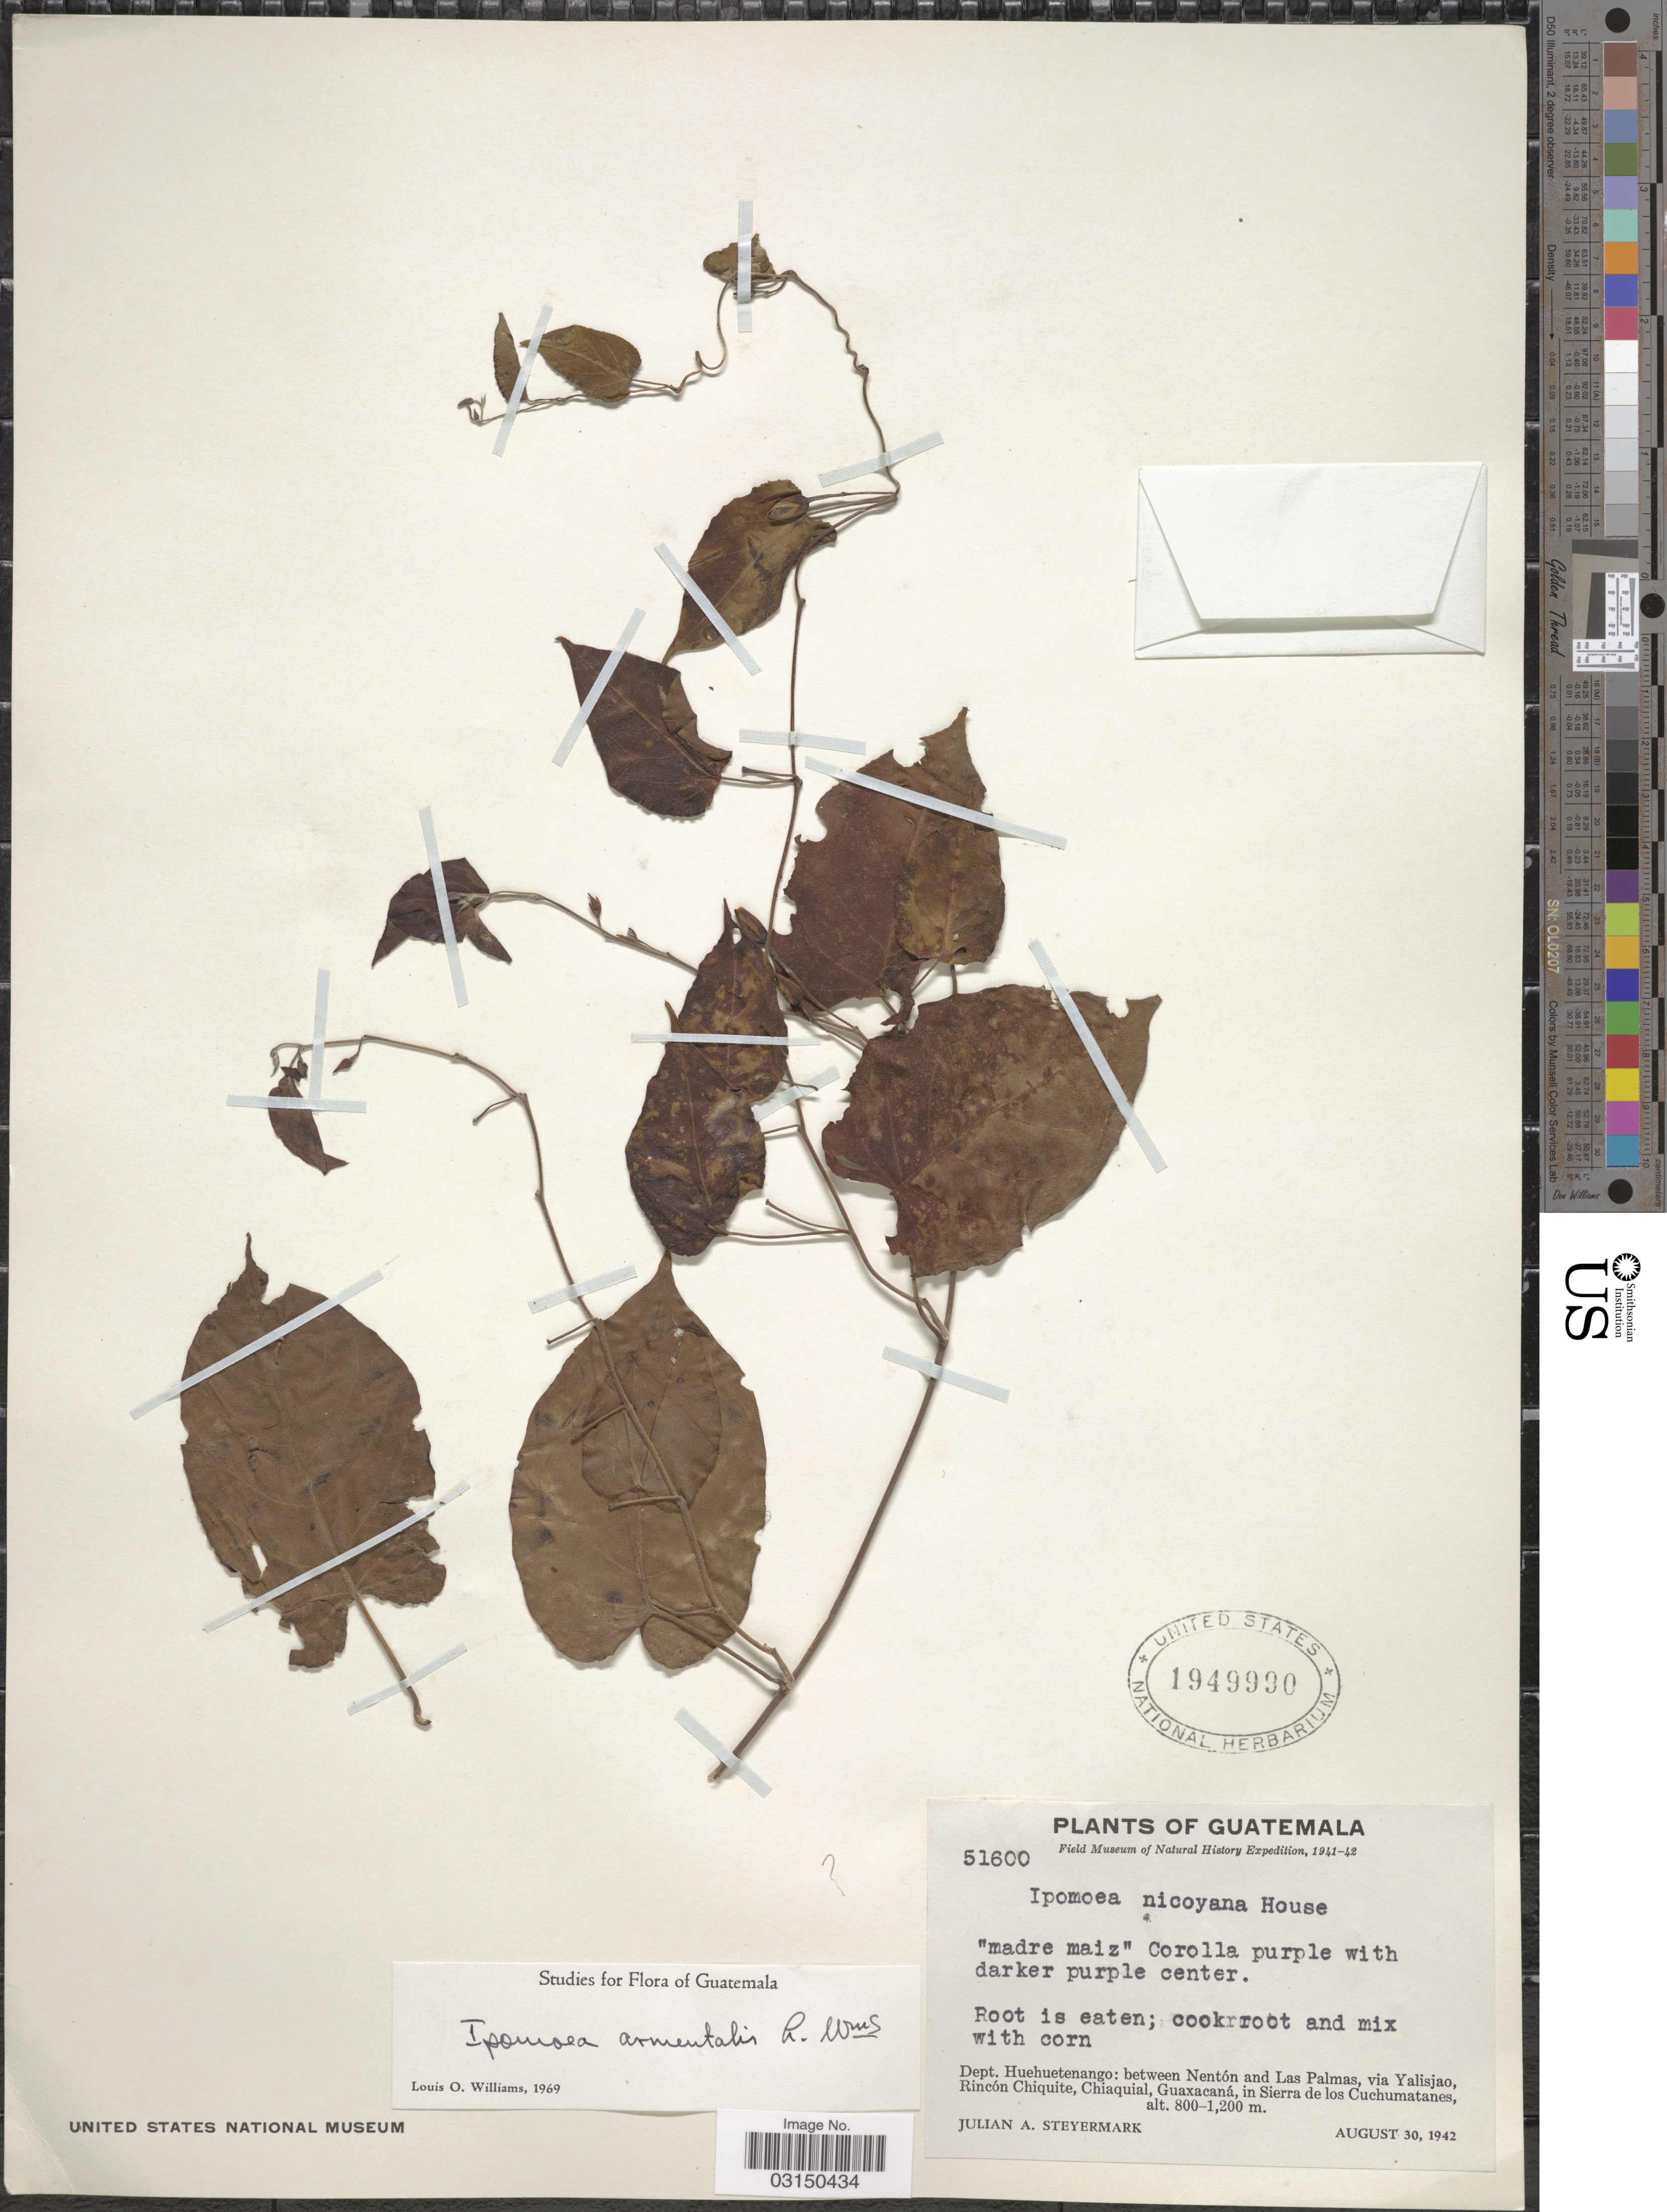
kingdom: Plantae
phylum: Tracheophyta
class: Magnoliopsida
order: Solanales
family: Convolvulaceae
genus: Ipomoea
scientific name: Ipomoea lindenii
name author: Galeotti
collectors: J. Steyermark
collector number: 51600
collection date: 1942-08-30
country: Guatemala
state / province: Huehuetenango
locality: Dept. Huehuetenango: between Nentón and Las Palmas, via Yalisjao, Rincón Chiquite, Chiaquial, Guaxacaná, in Sierra de los Cuchumatanes.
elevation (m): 800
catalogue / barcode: US 1949990